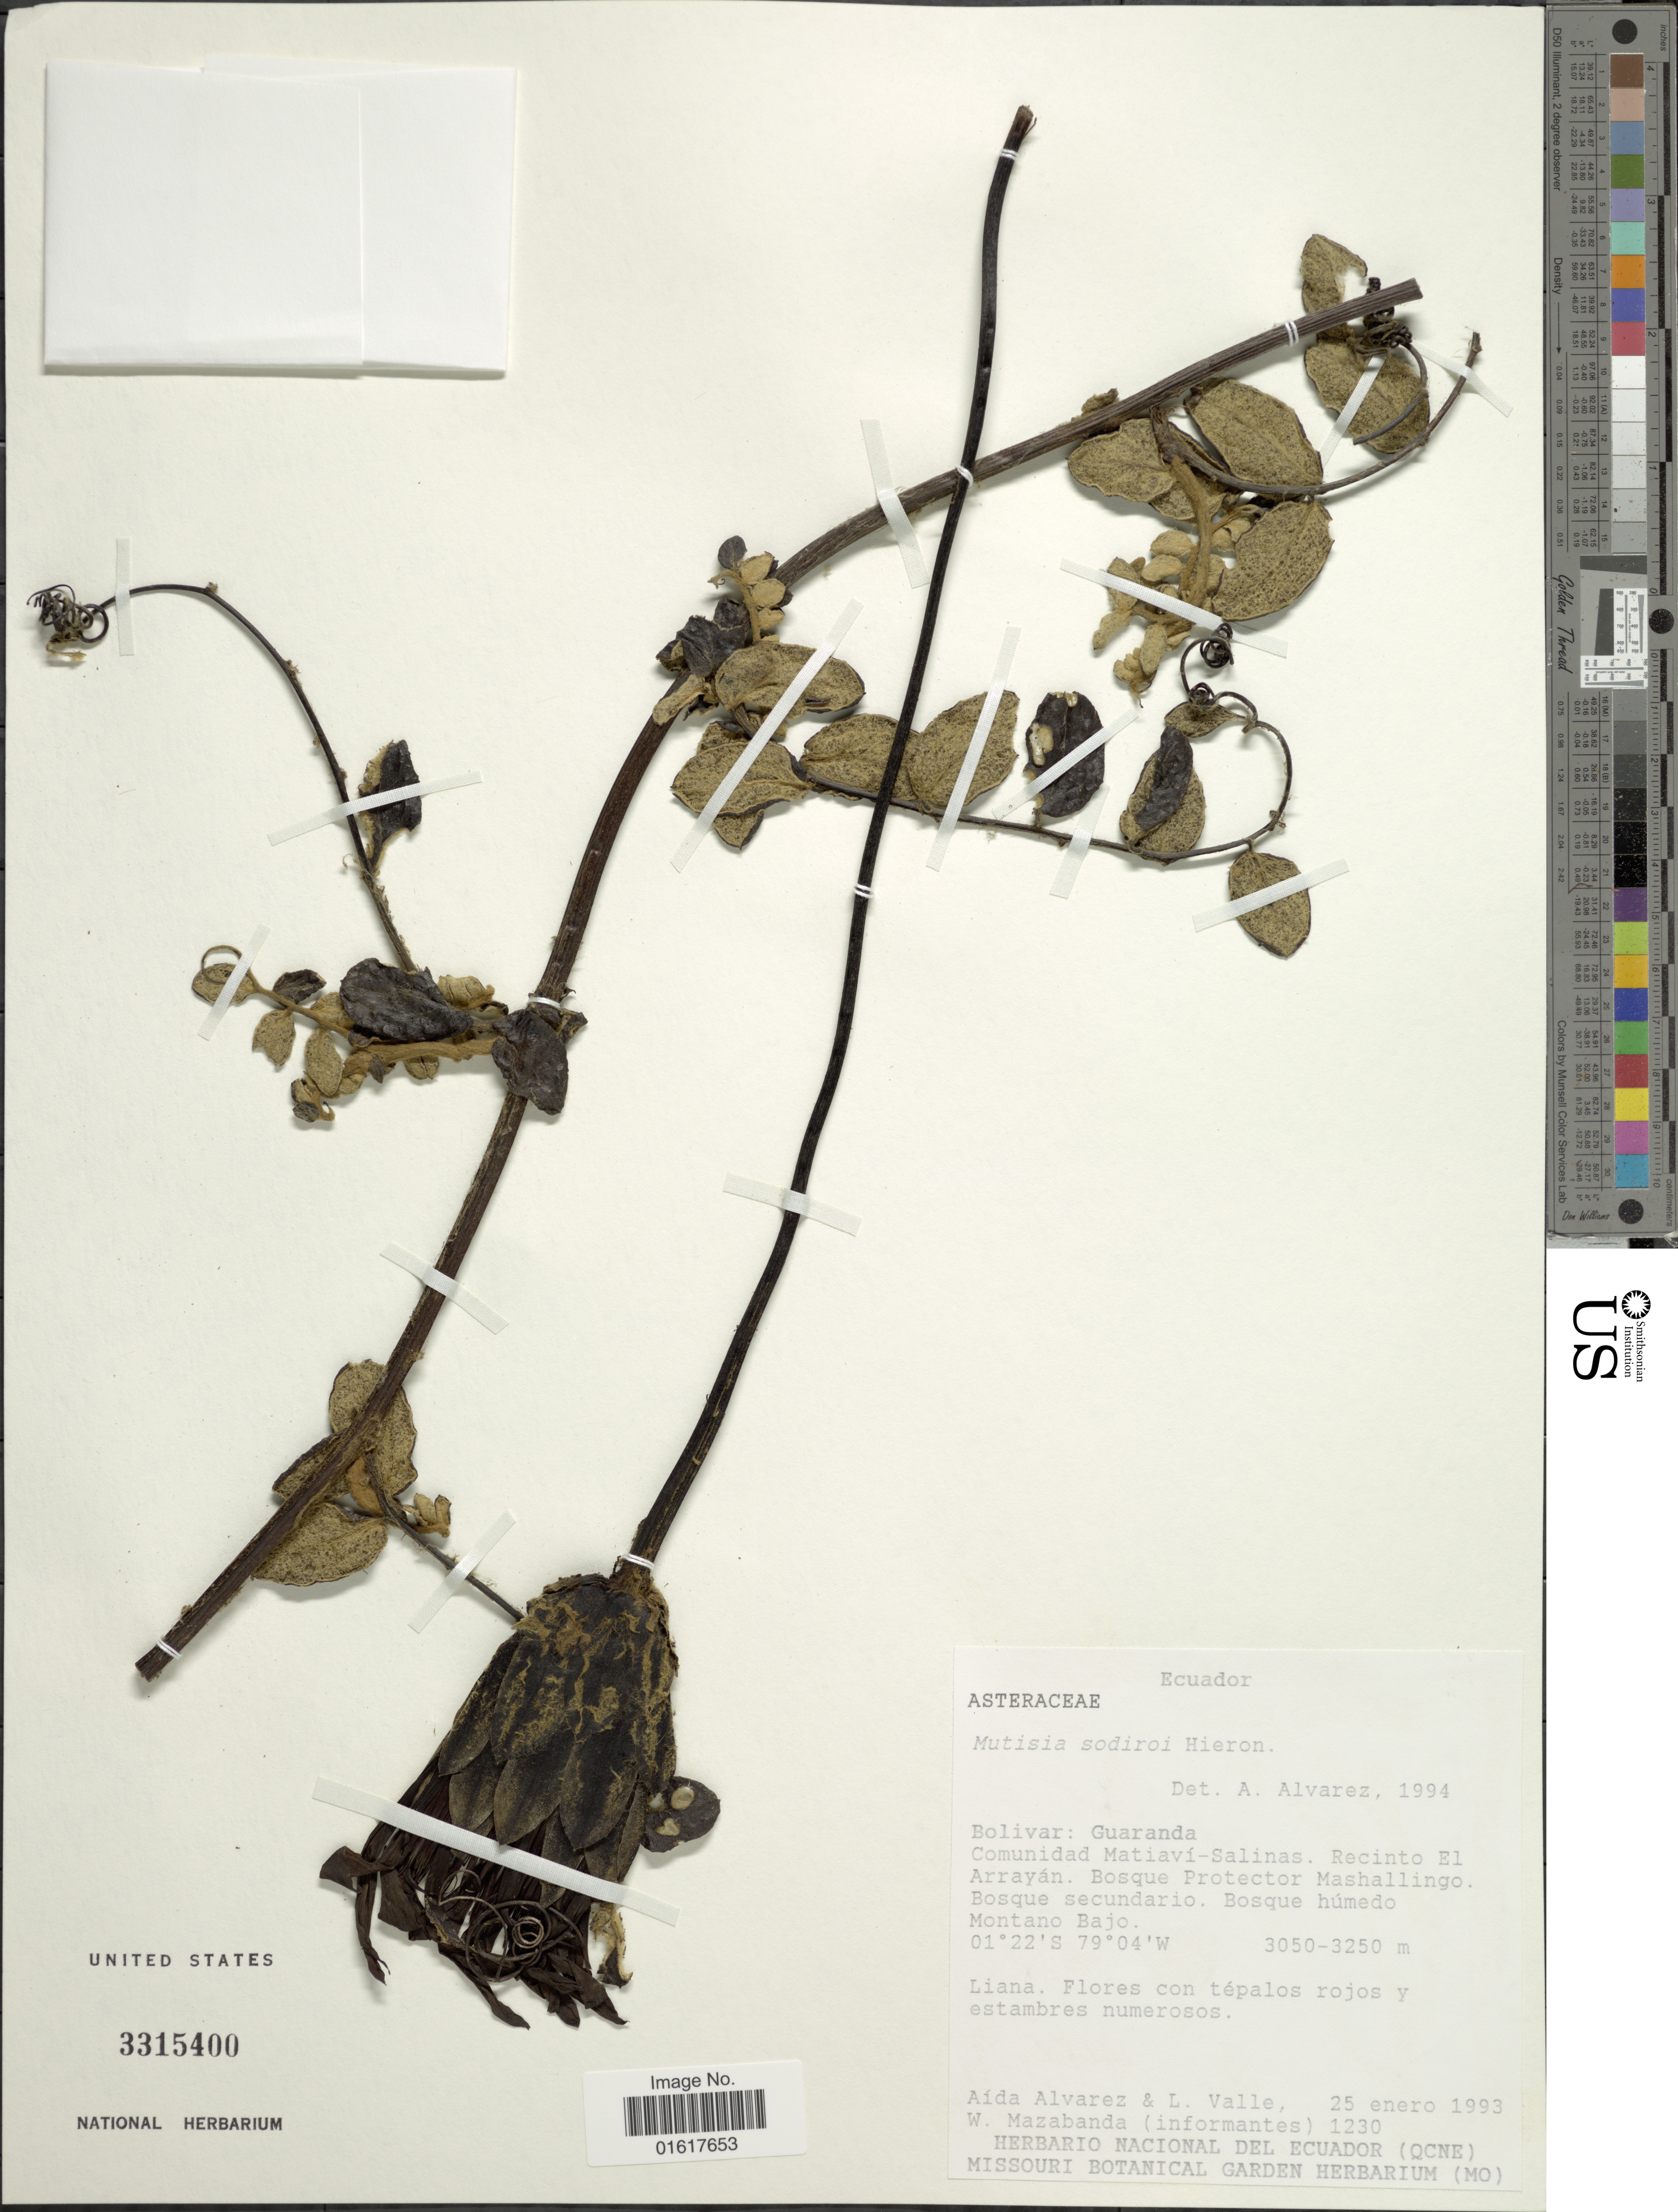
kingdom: Plantae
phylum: Tracheophyta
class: Magnoliopsida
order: Asterales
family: Asteraceae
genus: Mutisia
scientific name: Mutisia sodiroi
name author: Hieron.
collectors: A. Alvarez, L. Valle & W. Mazabanda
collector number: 1230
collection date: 1993-01-25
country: Ecuador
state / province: Bolívar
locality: Guaranda. Comunidad Matiaví-Salinas. Recinto El Arrayán. Bosque Protector Mashallingo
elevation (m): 3050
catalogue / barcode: US 3315400